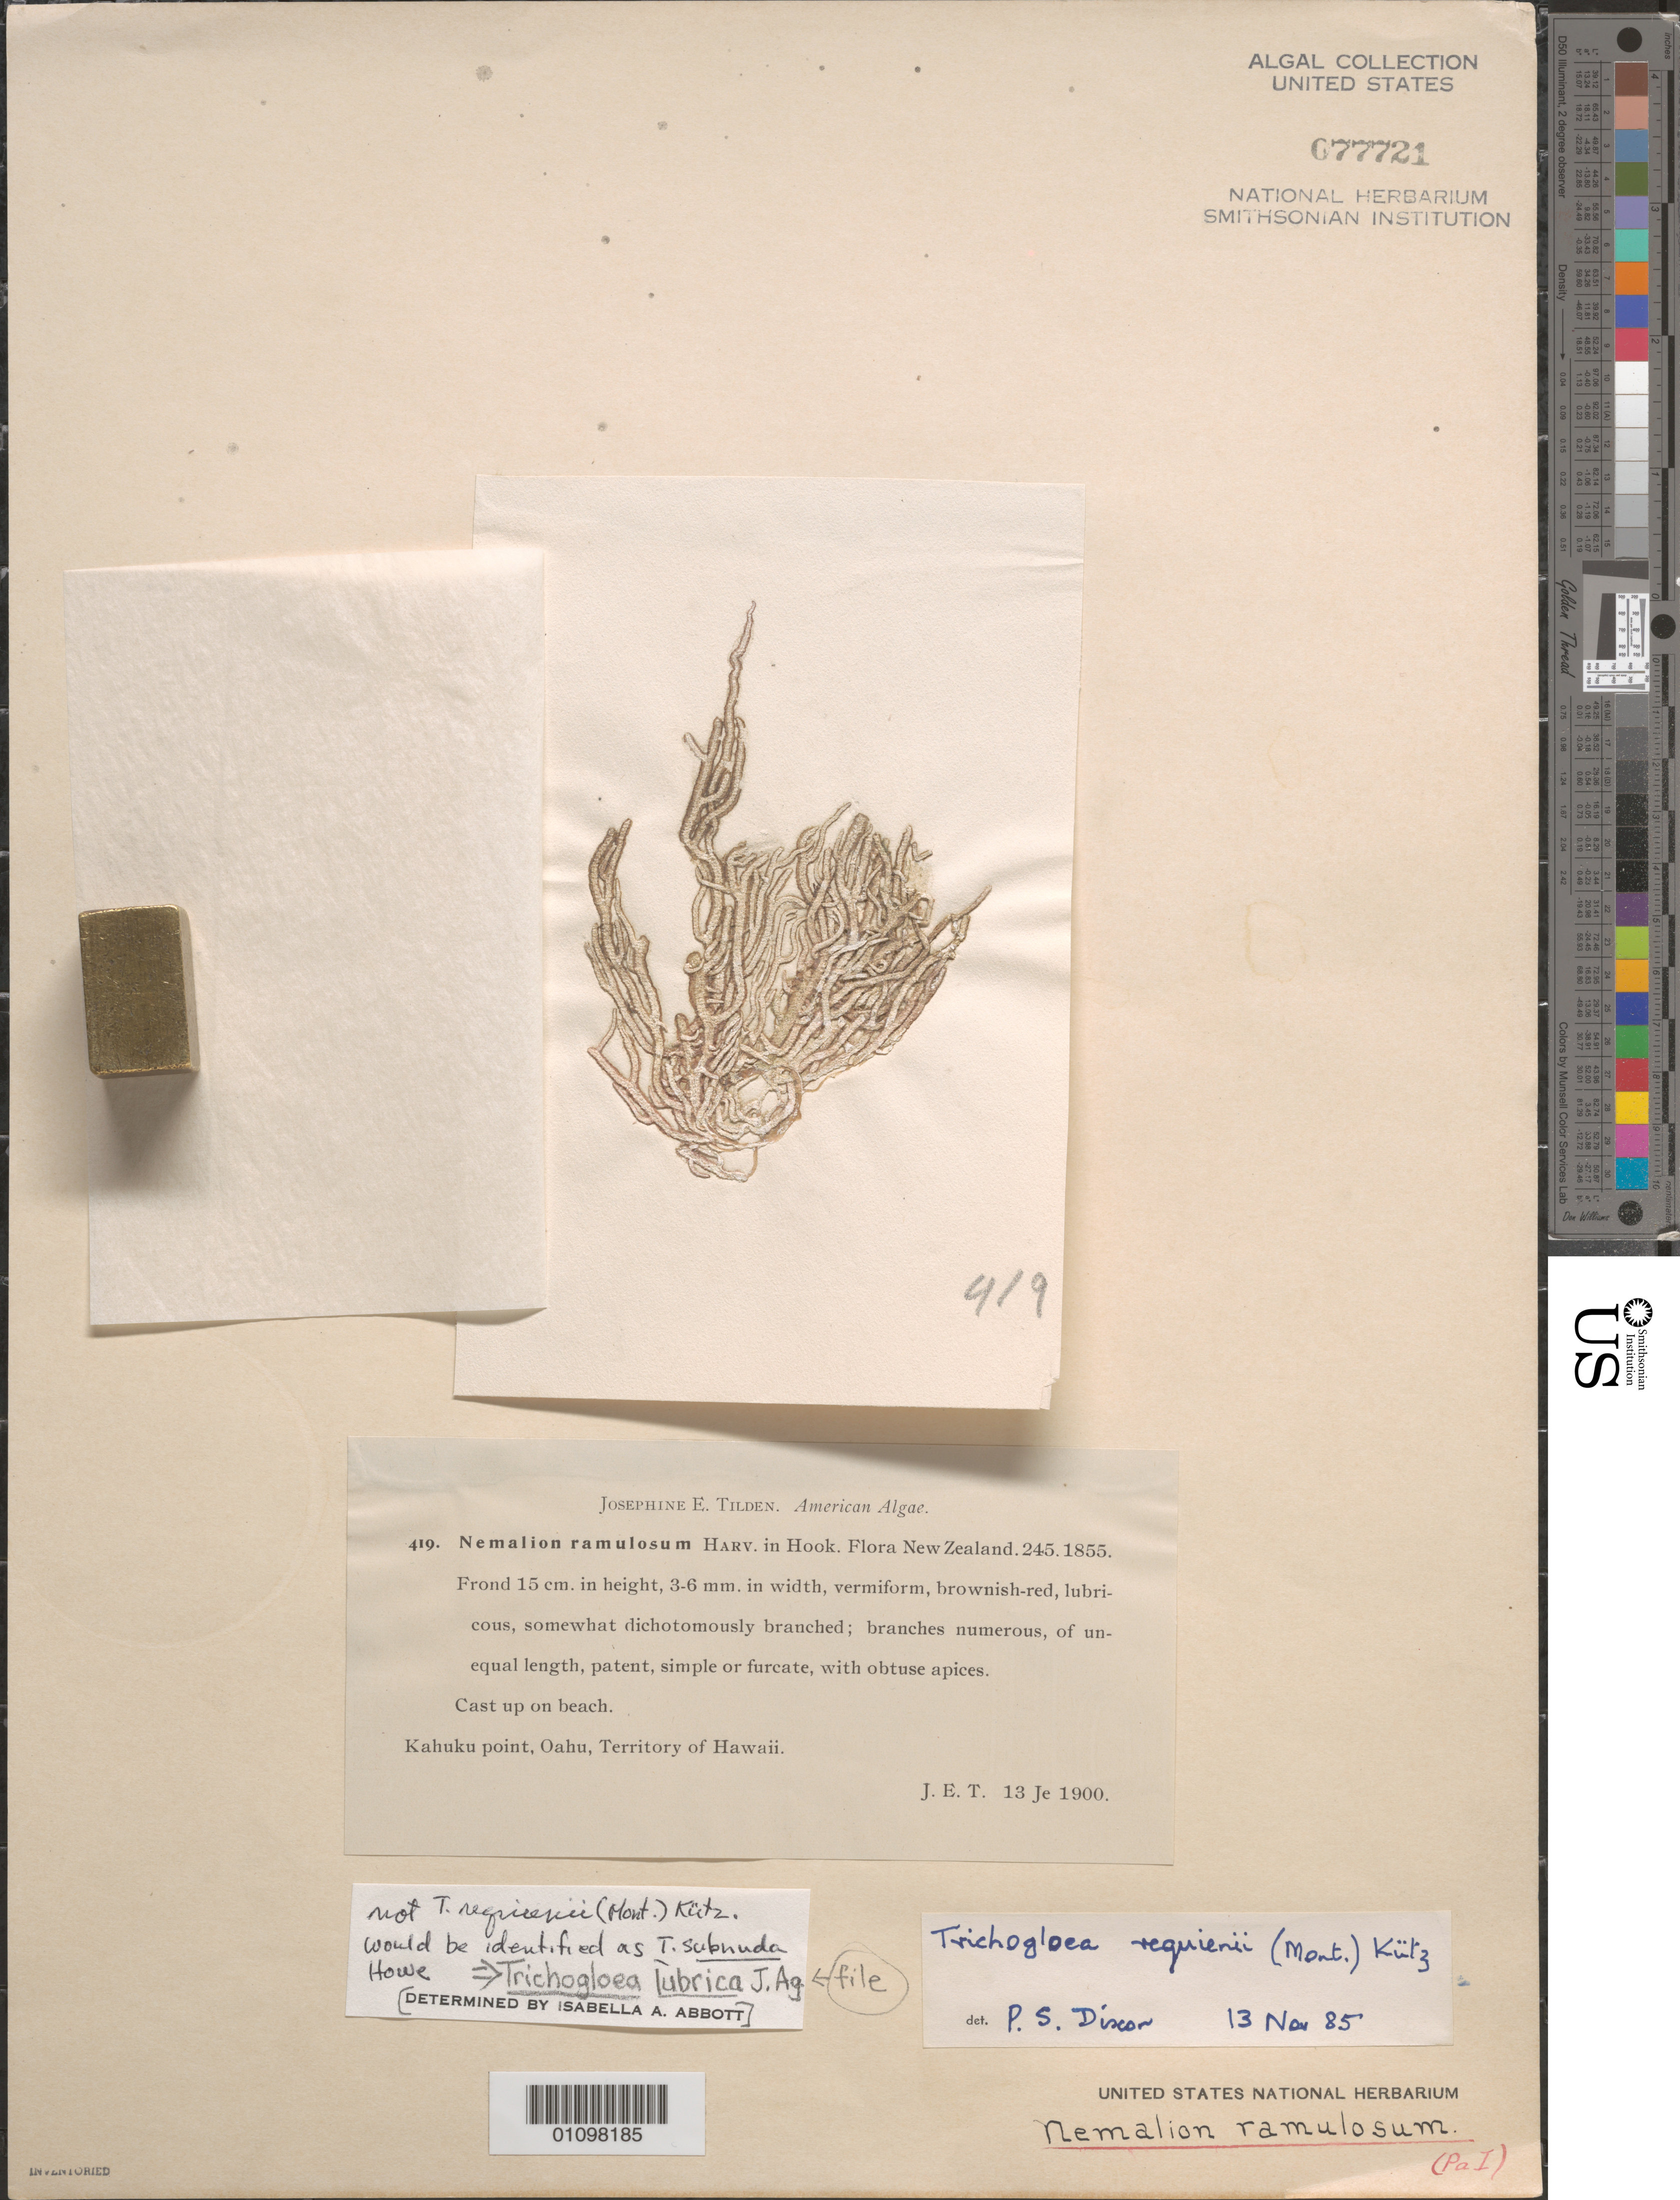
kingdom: Plantae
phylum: Rhodophyta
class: Florideophyceae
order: Nemaliales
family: Liagoraceae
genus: Trichogloea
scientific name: Trichogloea lubrica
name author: J. Agardh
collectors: J. E. Tilden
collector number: JET 419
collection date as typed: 13 Jun 1900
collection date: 1900-06-13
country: United States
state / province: Hawaii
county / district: Honolulu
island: Oahu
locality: Kahuku Point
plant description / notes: Tilden, American Algae, as Nemalion ramulosum Harv. in Hook.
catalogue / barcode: US 77721